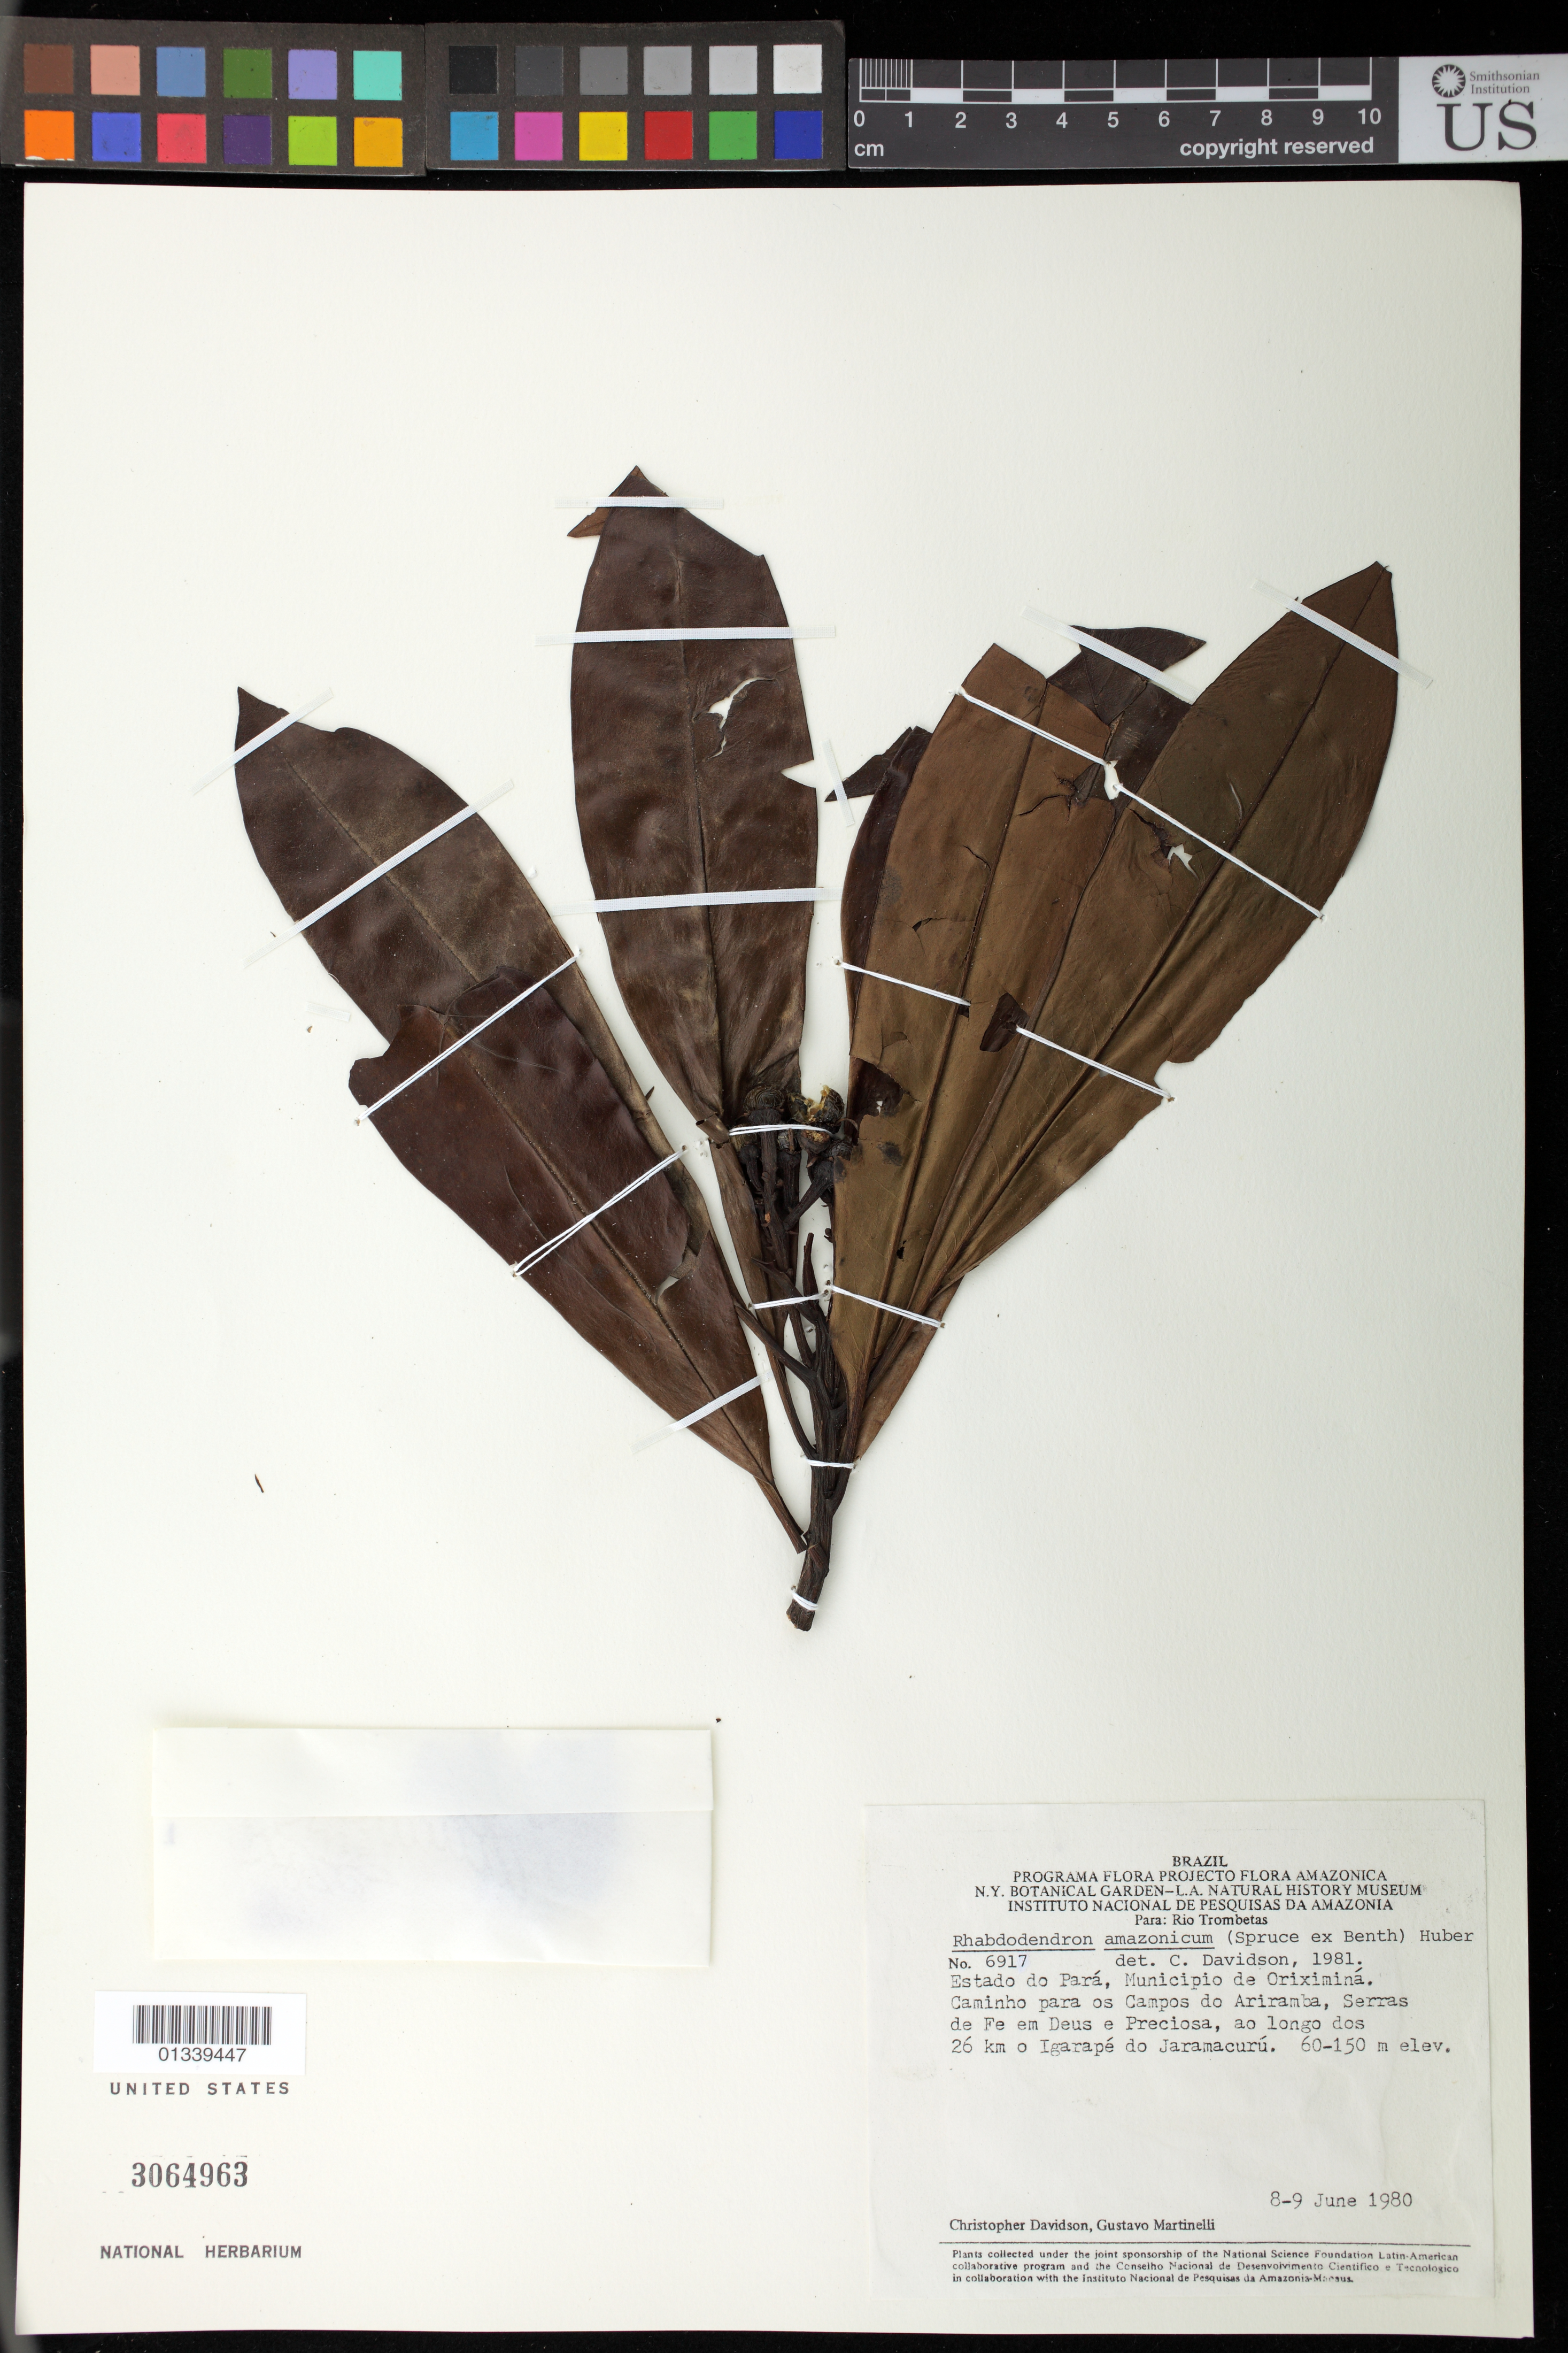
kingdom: Plantae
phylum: Tracheophyta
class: Magnoliopsida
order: Caryophyllales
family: Rhabdodendraceae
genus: Rhabdodendron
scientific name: Rhabdodendron amazonicum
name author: (Spruce ex Benth.) Huber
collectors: C. Davidson & G. Martinelli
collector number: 6917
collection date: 1980-06-08/1980-06-09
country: Brazil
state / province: Pará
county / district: Oriximiná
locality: Caminho para os campos do Ariramba, Serras de Fé em Deus e Preciosa, ao longo dos 26 Km o Igarapé do Jaramacurú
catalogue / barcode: US 3064963